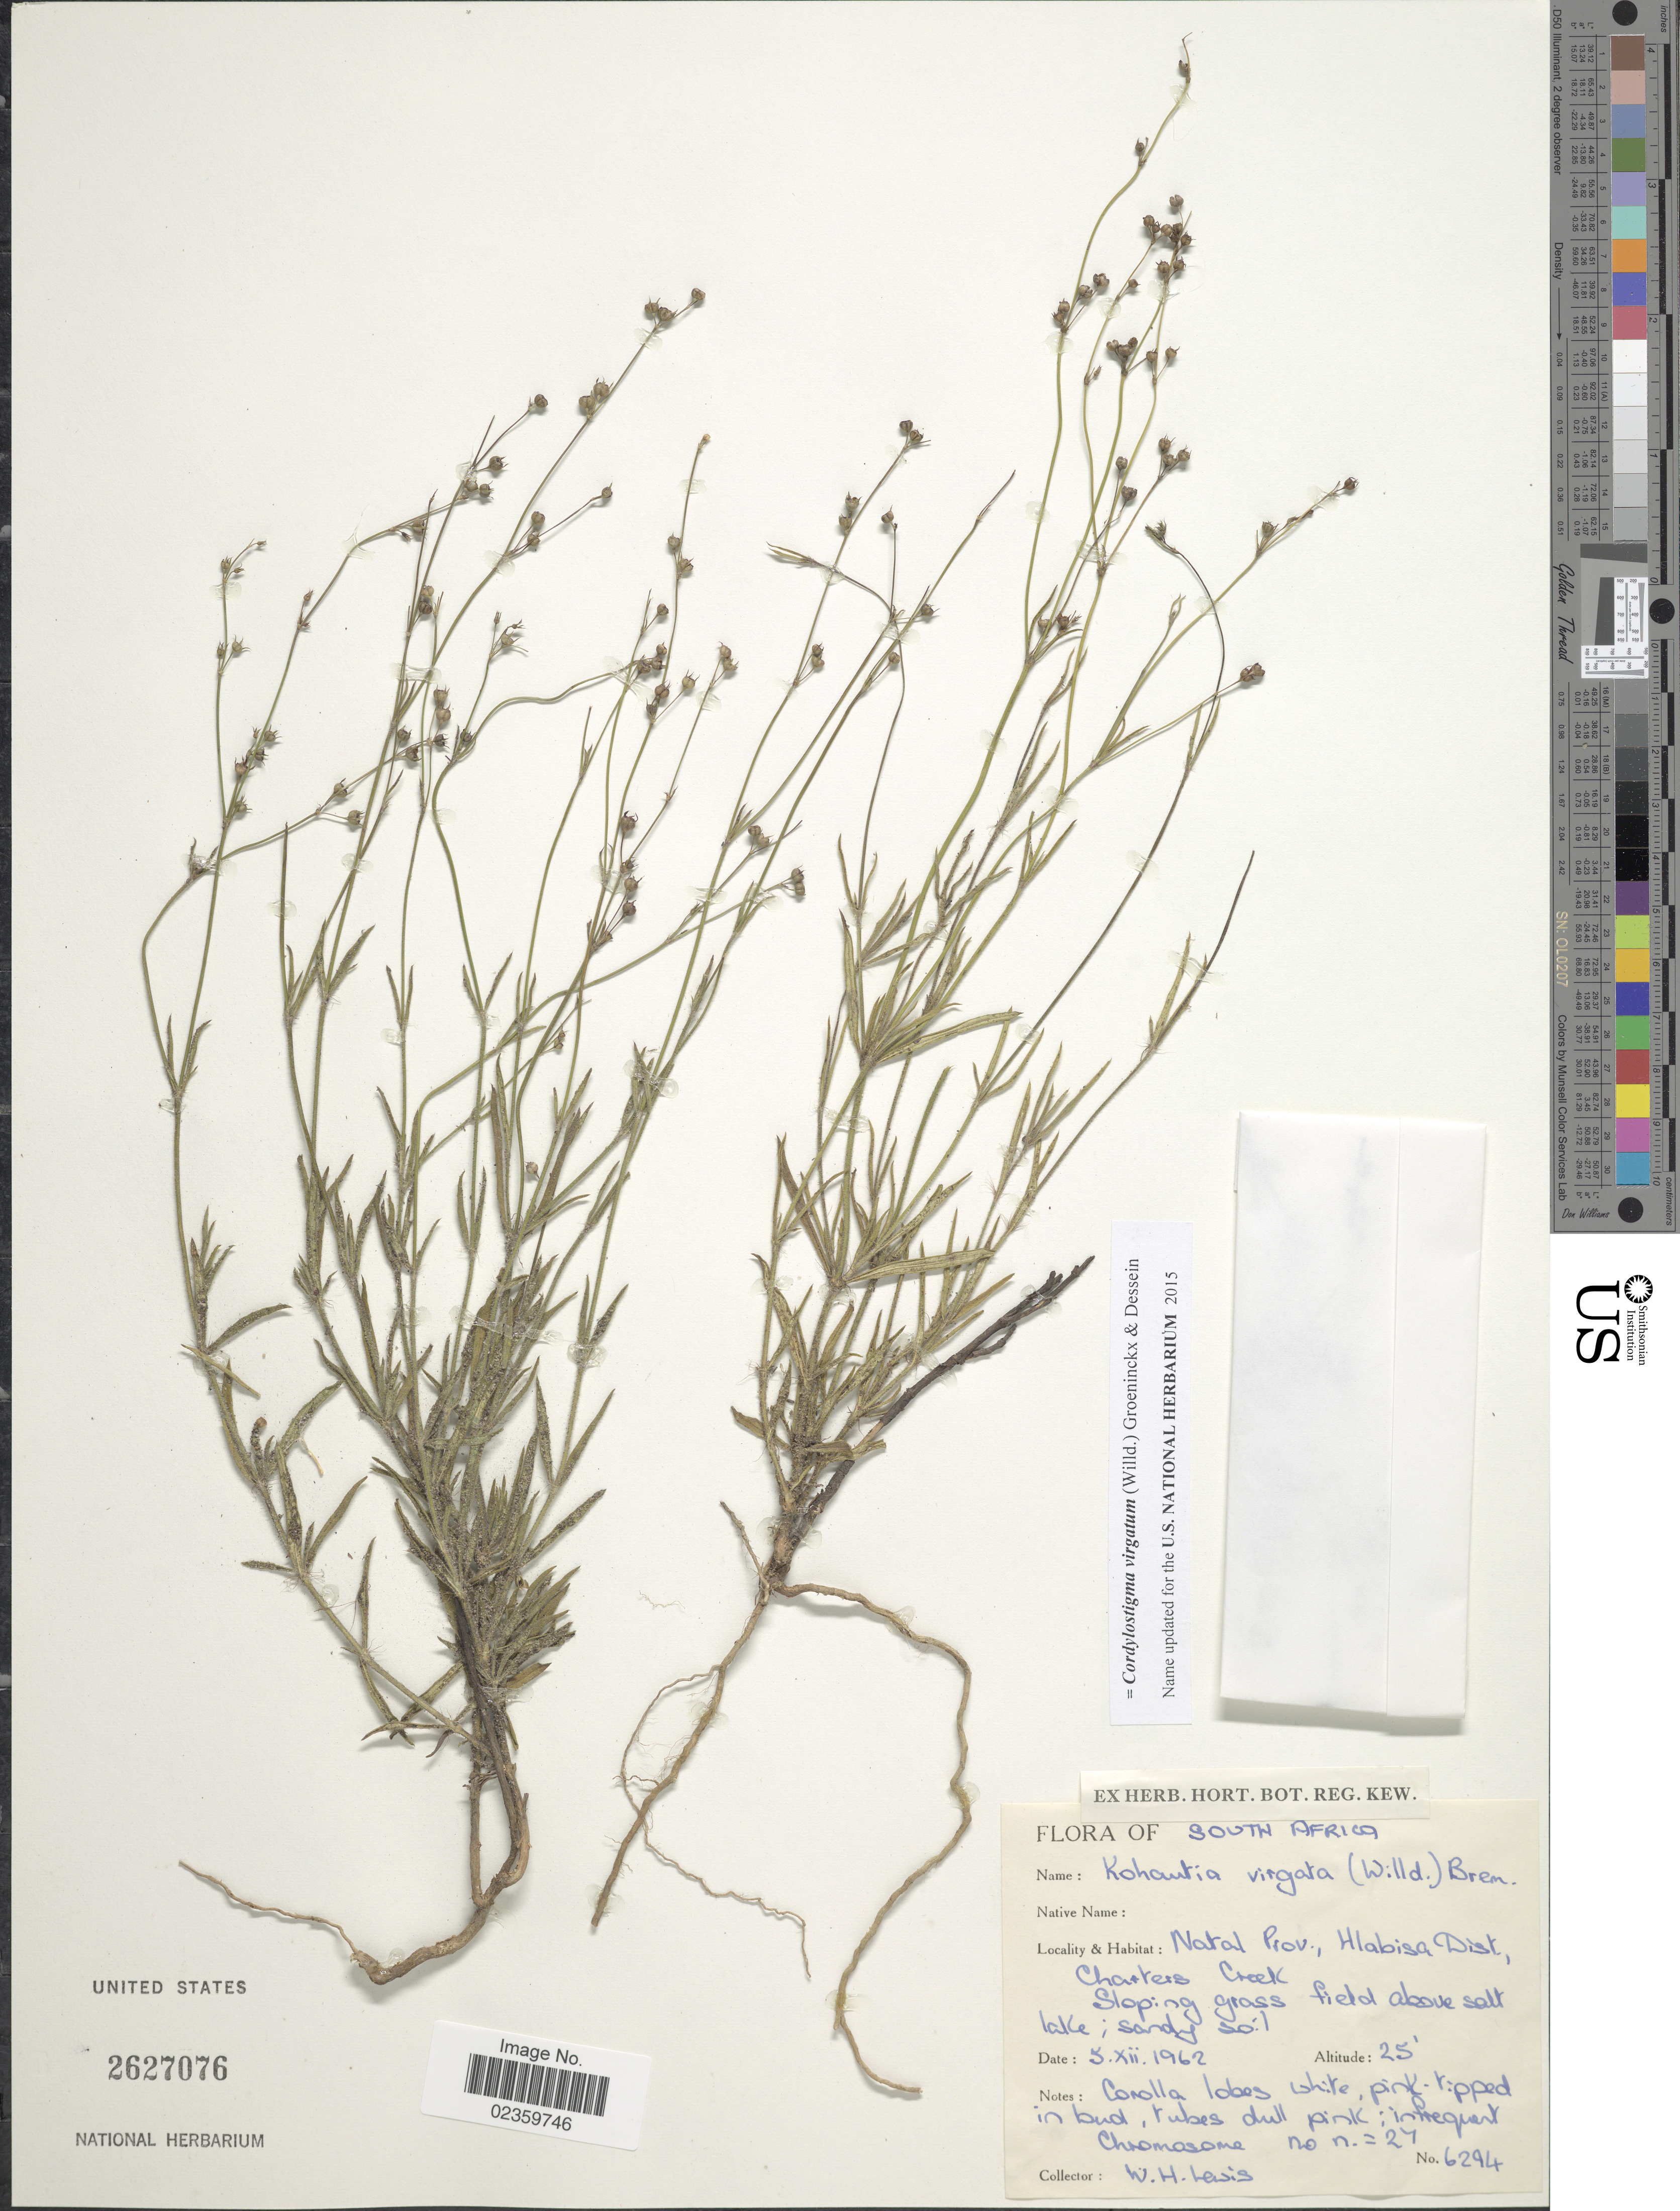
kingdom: Plantae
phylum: Tracheophyta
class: Magnoliopsida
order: Gentianales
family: Rubiaceae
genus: Cordylostigma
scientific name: Cordylostigma virgatum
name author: (Willd.) Groeninckx & Dessein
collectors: W. H. Lewis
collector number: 6294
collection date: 1962-12-03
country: South Africa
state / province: KwaZulu-Natal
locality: Natal Prov., Hlabisa Dist., Charters Creek, sloping grass field above Salt Lake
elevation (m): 8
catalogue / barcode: US 2627076